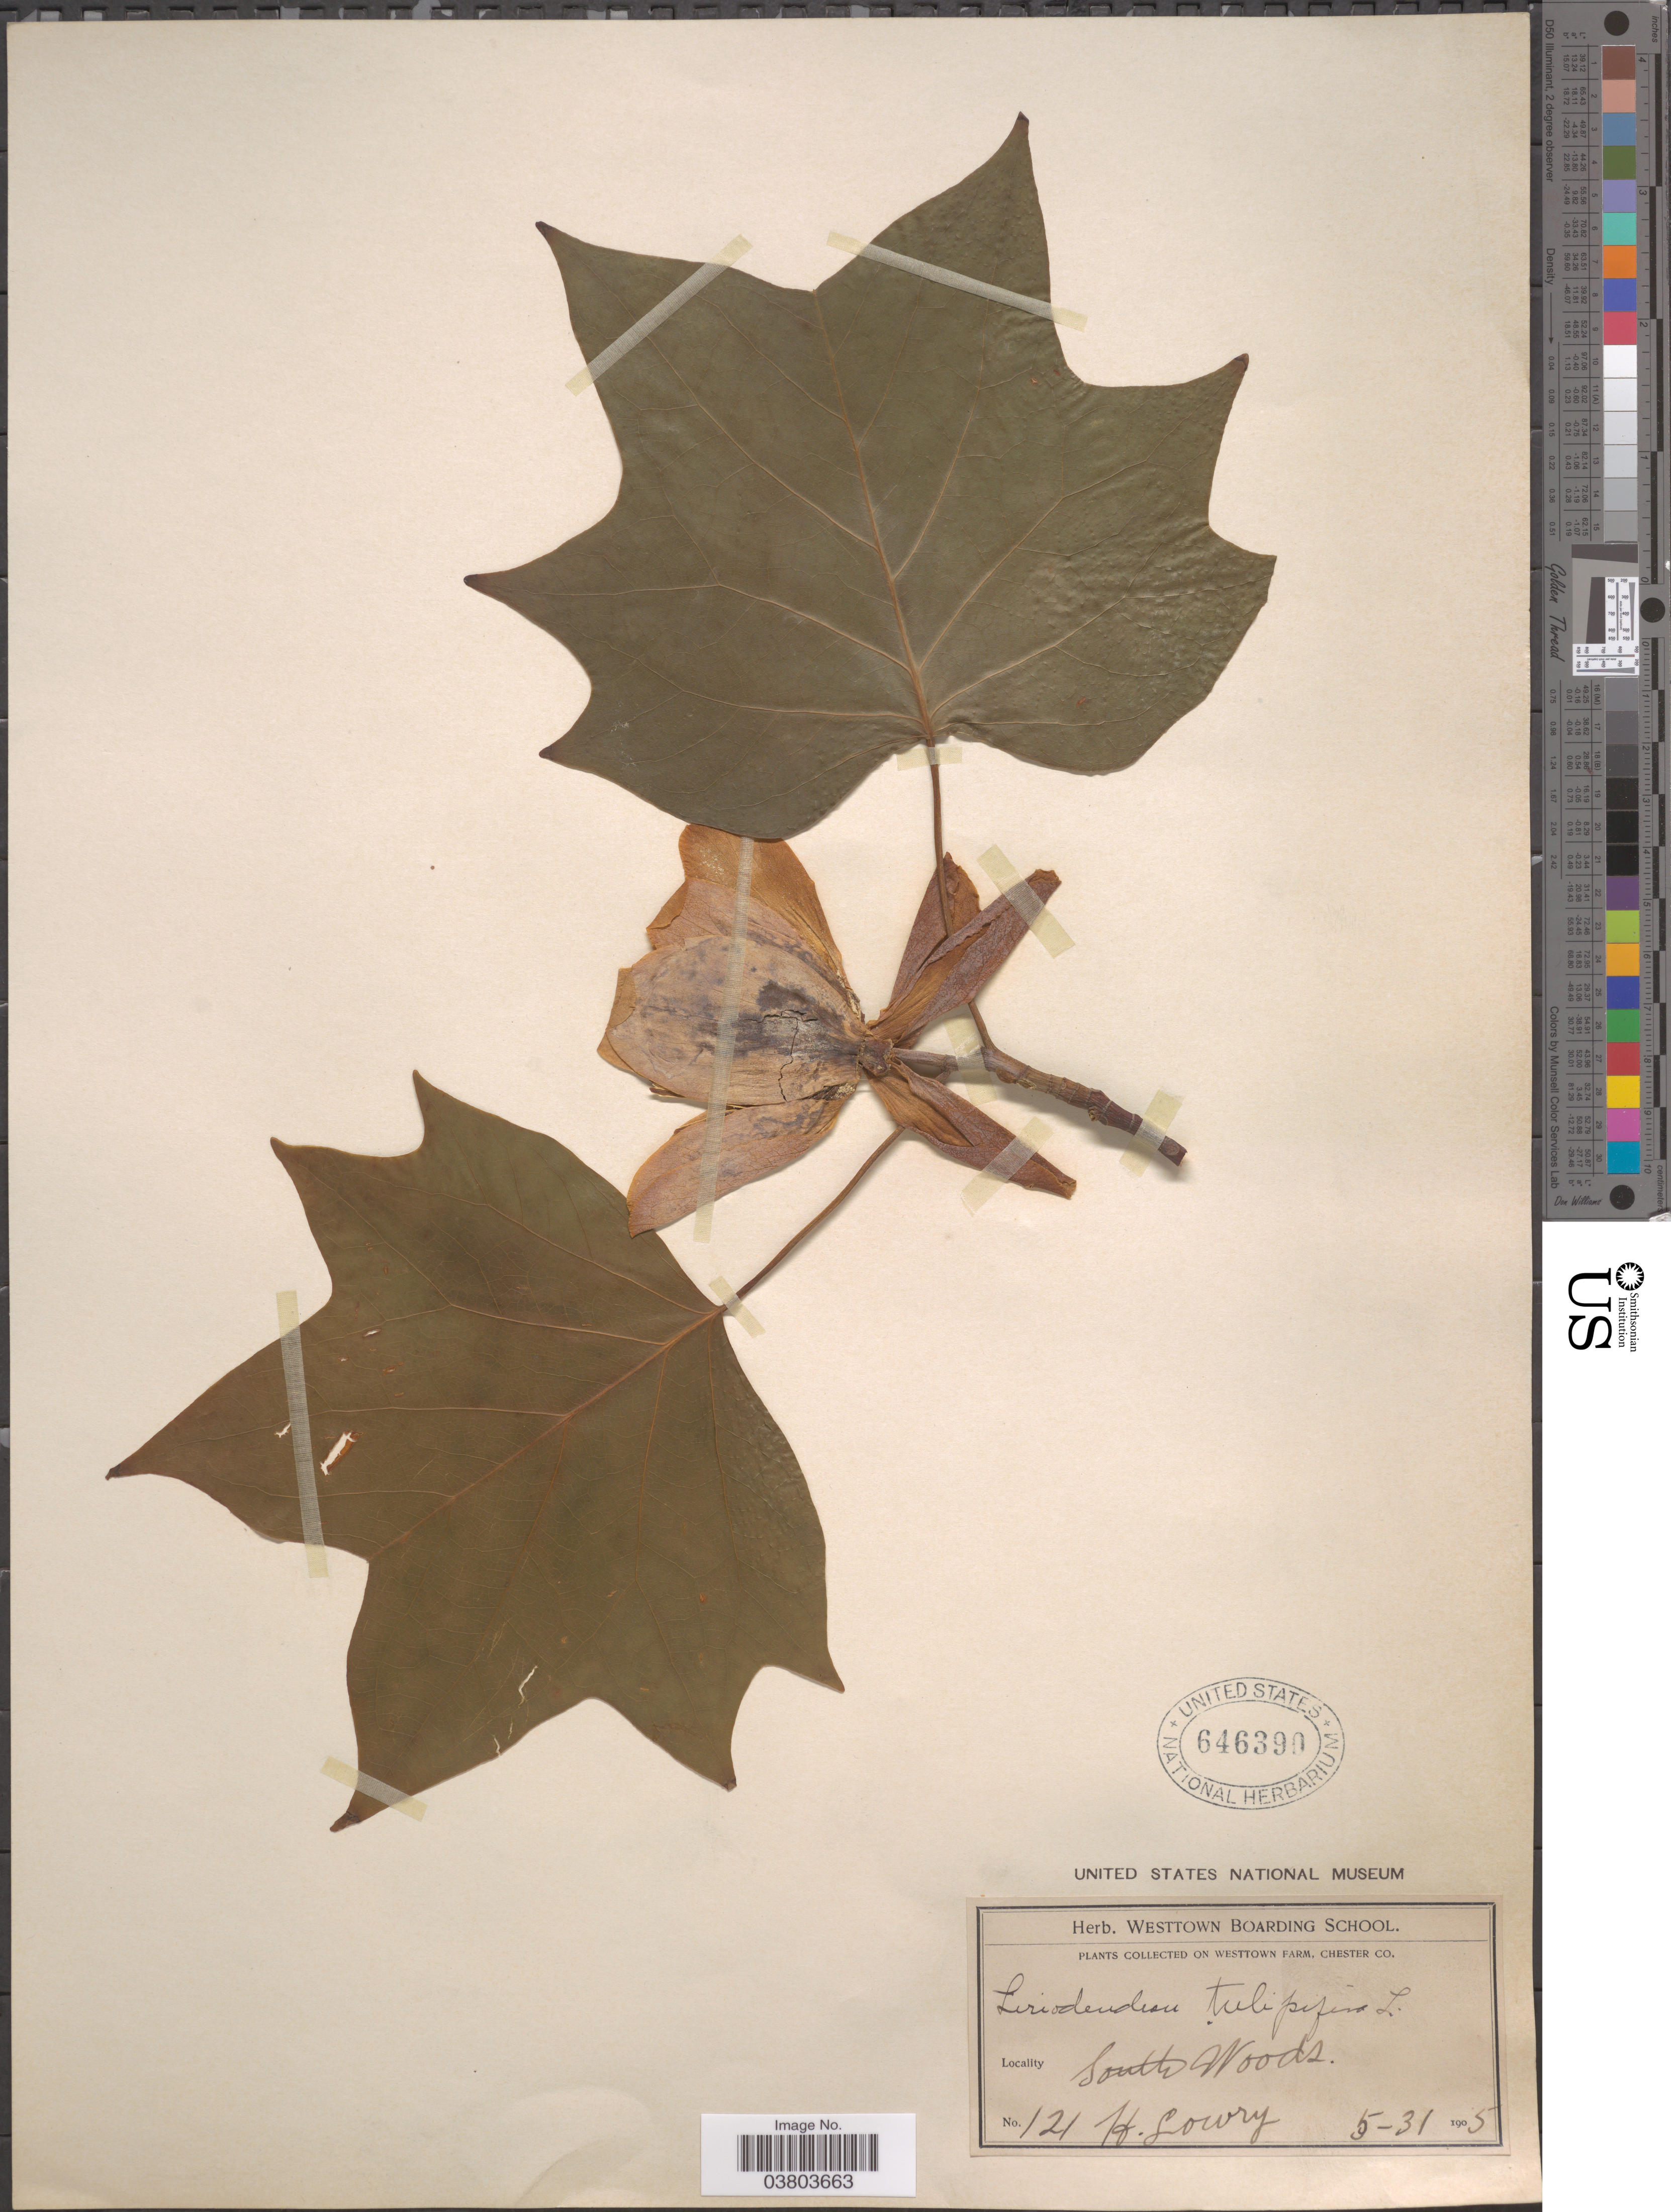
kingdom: Plantae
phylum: Tracheophyta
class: Magnoliopsida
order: Magnoliales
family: Magnoliaceae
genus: Liriodendron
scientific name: Liriodendron tulipifera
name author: L.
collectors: H. Lowry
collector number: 121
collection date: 1905-05-31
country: United States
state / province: Pennsylvania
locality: On Westtown Farm, Chester Co. South Woods.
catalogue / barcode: US 646390